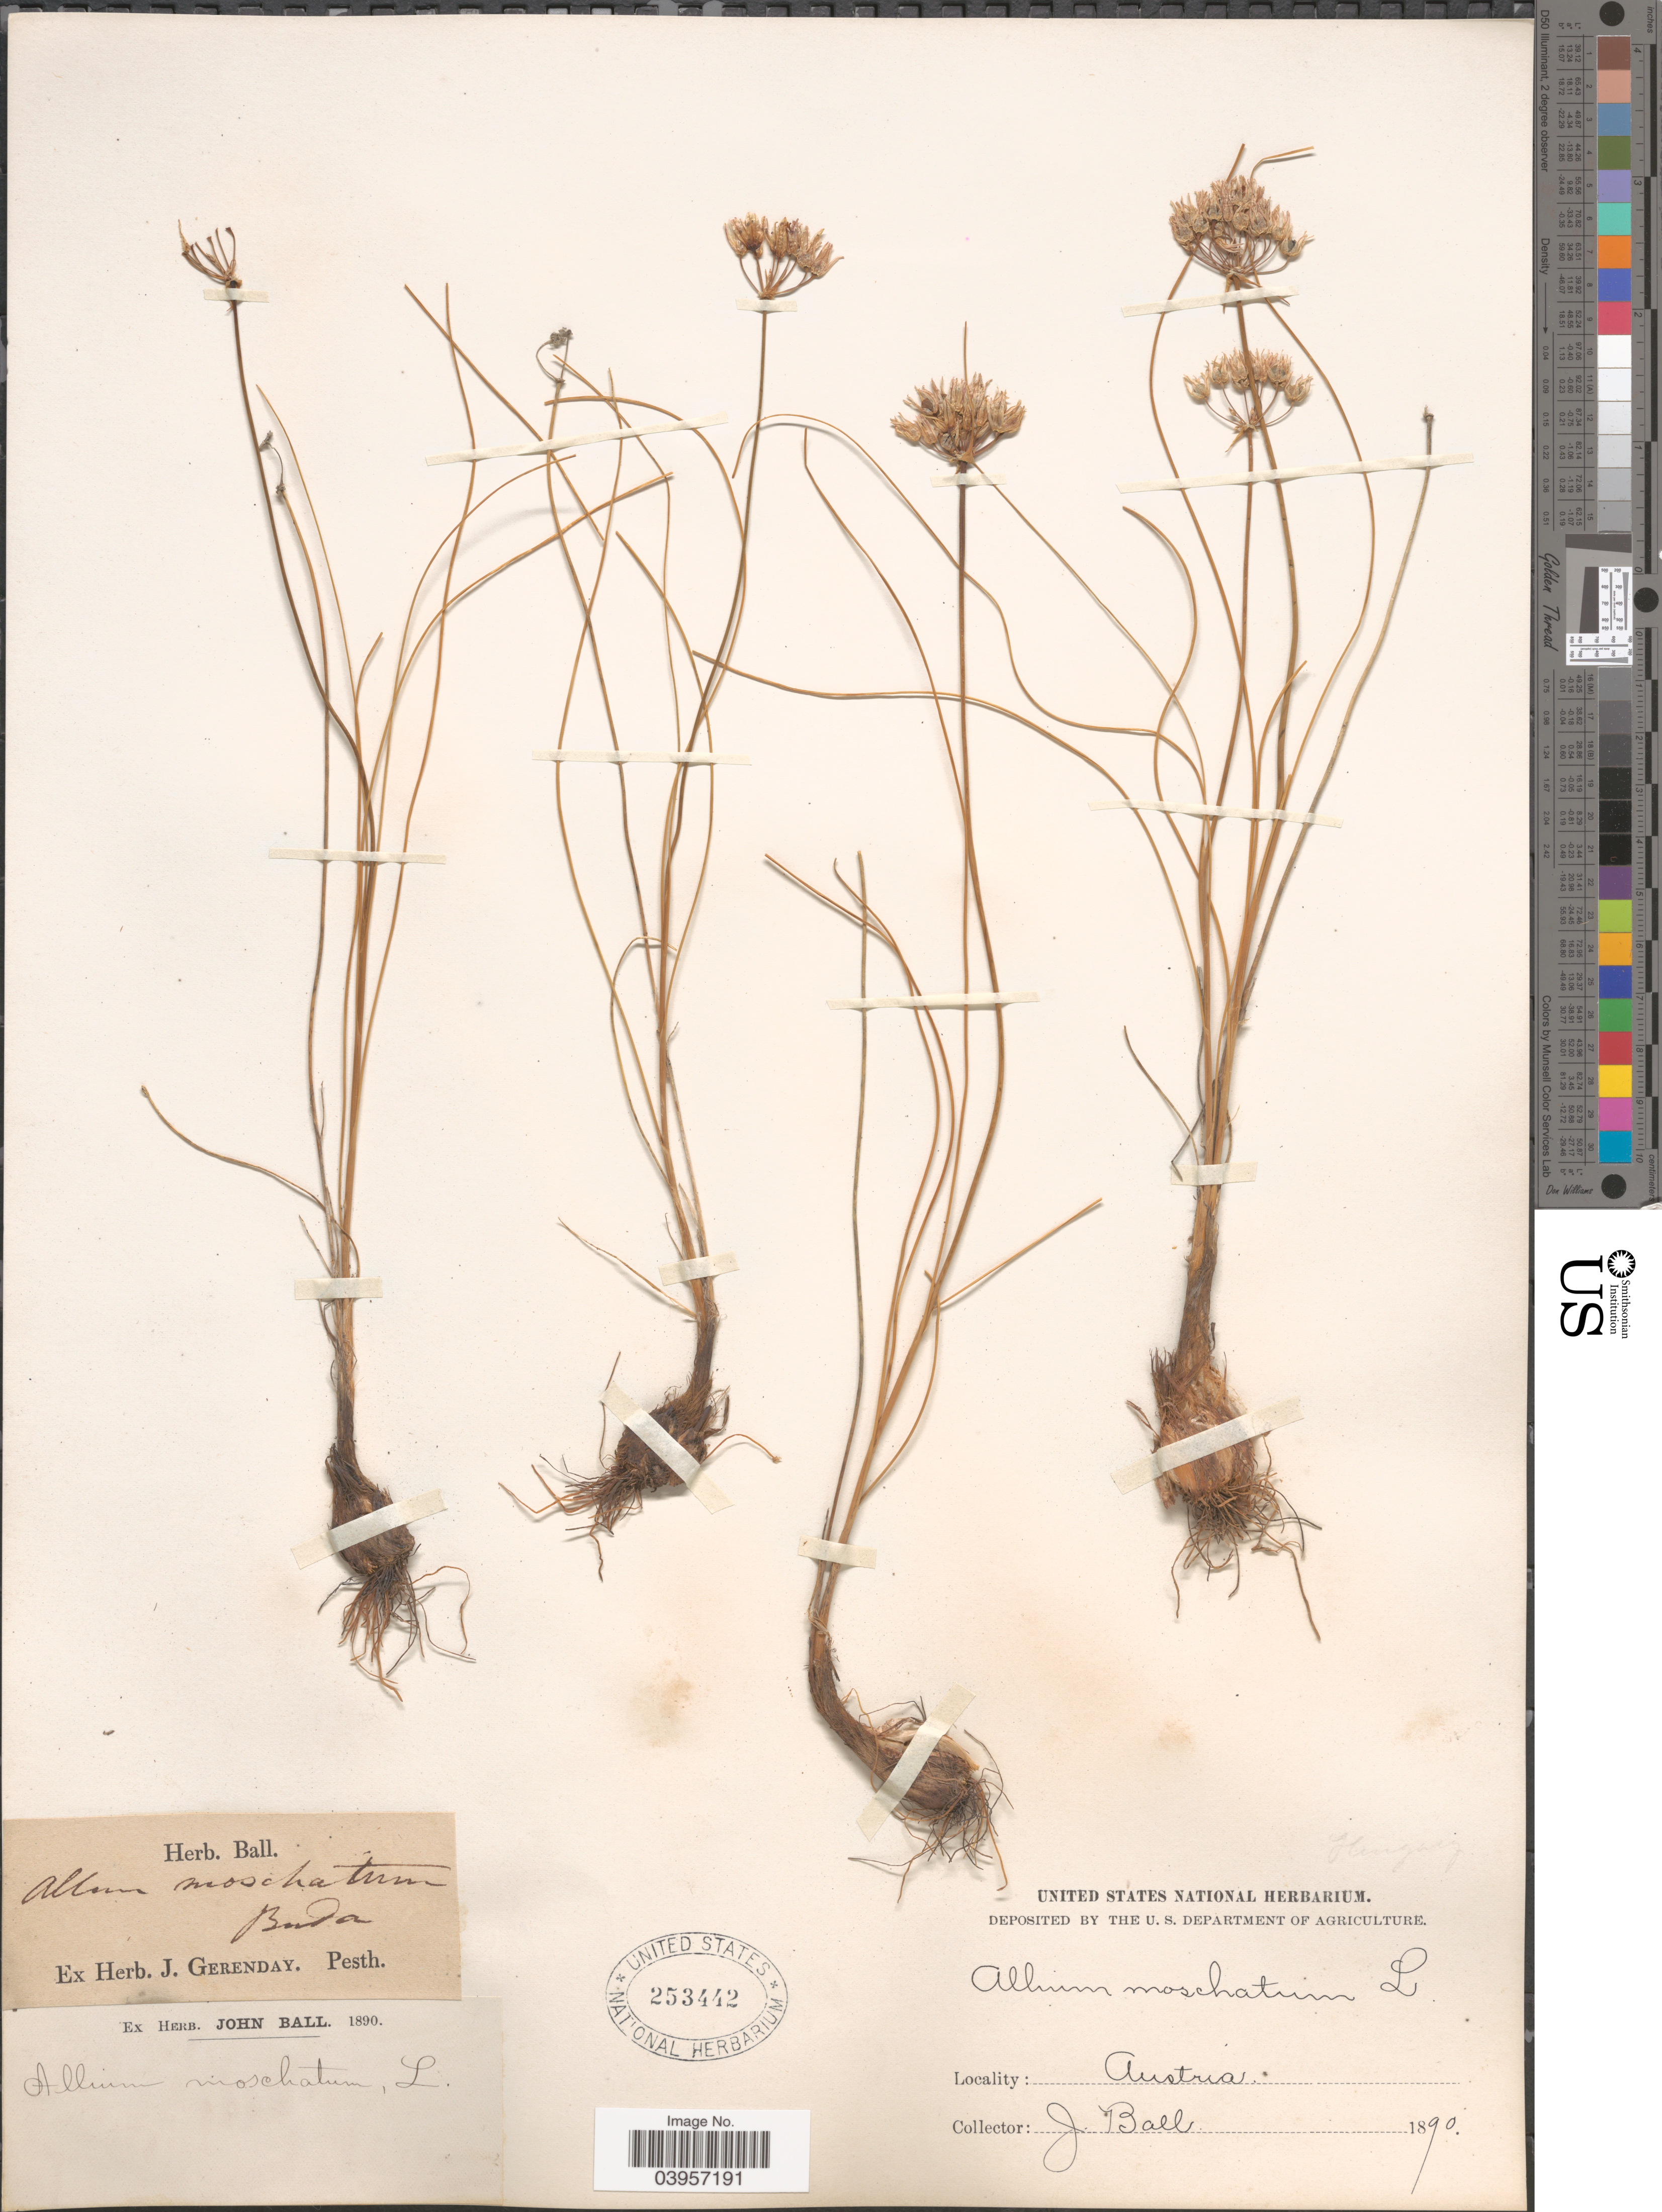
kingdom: Plantae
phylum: Tracheophyta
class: Liliopsida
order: Asparagales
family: Amaryllidaceae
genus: Allium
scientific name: Allium moschatum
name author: L.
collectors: J. Ball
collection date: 1890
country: Austria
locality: Buda.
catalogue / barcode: US 253442